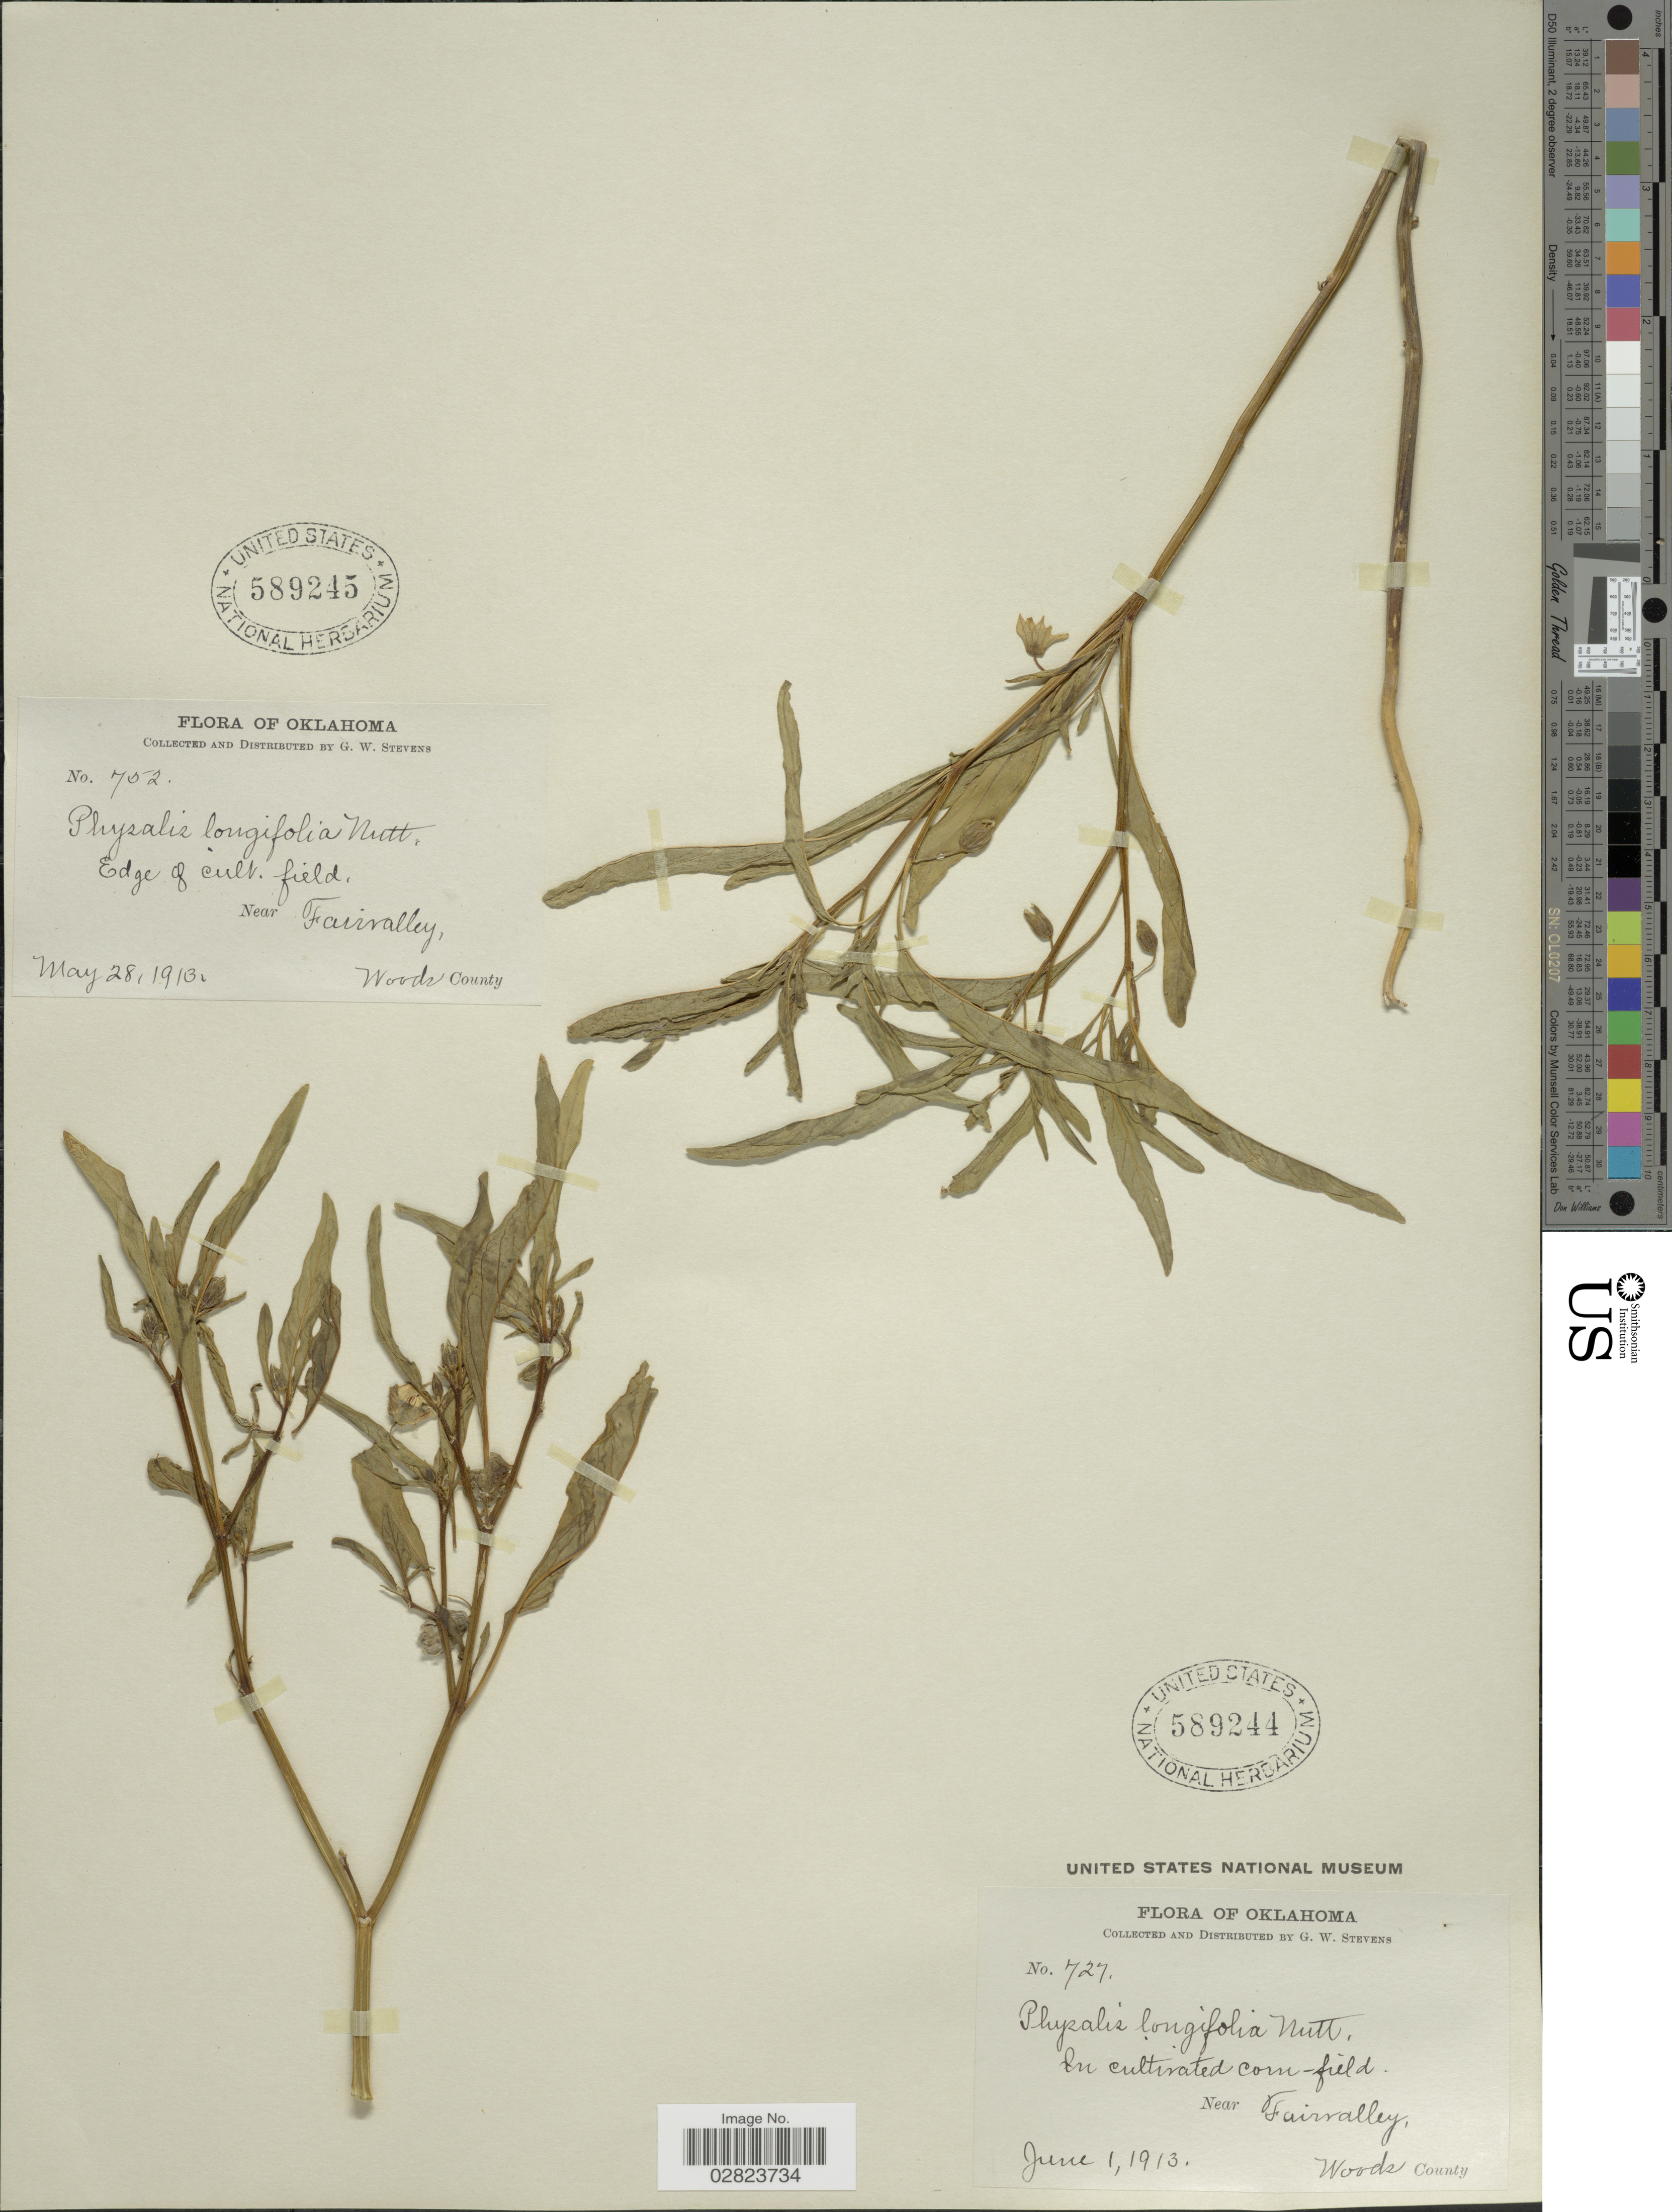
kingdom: Plantae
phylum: Tracheophyta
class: Magnoliopsida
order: Solanales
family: Solanaceae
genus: Physalis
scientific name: Physalis longifolia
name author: Nutt.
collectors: G. W. Stevens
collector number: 727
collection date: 1913-06-01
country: United States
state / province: Oklahoma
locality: Near Fairvalley, Woods County.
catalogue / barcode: US 589244-2